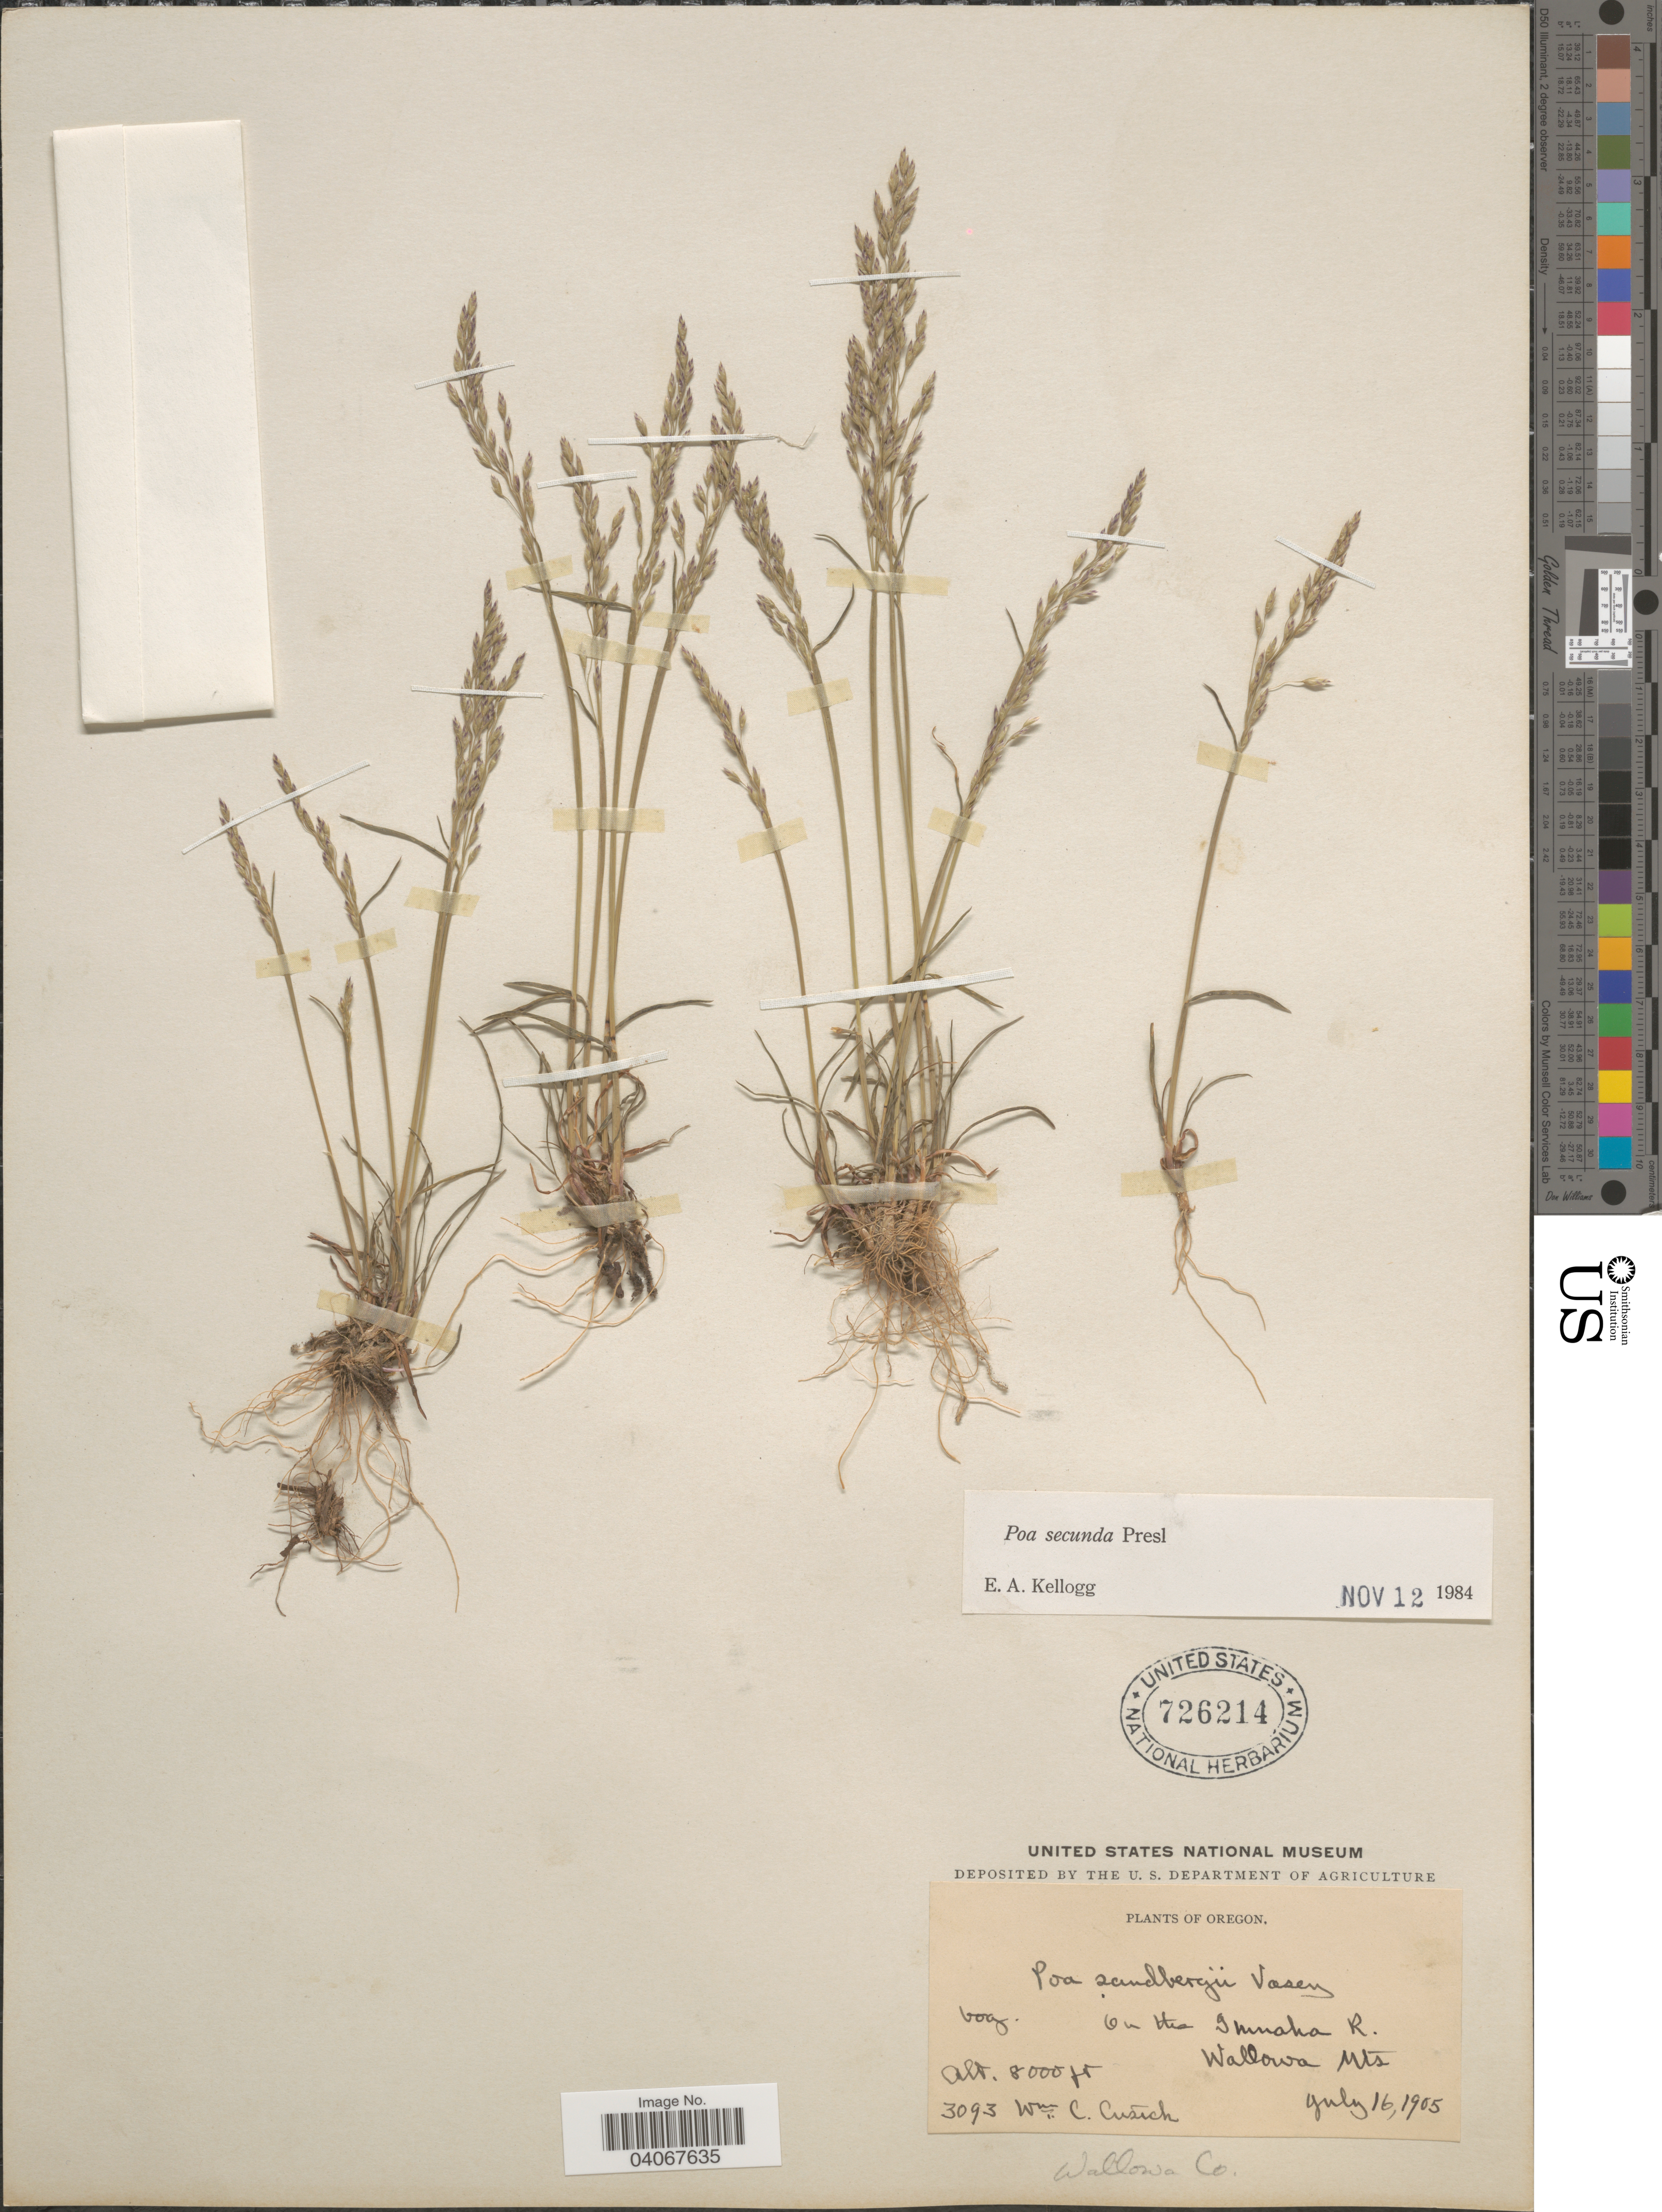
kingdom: Plantae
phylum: Tracheophyta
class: Liliopsida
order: Poales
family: Poaceae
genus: Poa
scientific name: Poa secunda subsp. secunda var. secunda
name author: J. Presl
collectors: W. C. Cusick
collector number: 3093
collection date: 1905-07-16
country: United States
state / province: Oregon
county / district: Wallowa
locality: Bog. On the Imnaha R. Wallowa Mts. Wallowa Co.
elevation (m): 2438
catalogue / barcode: US 726214